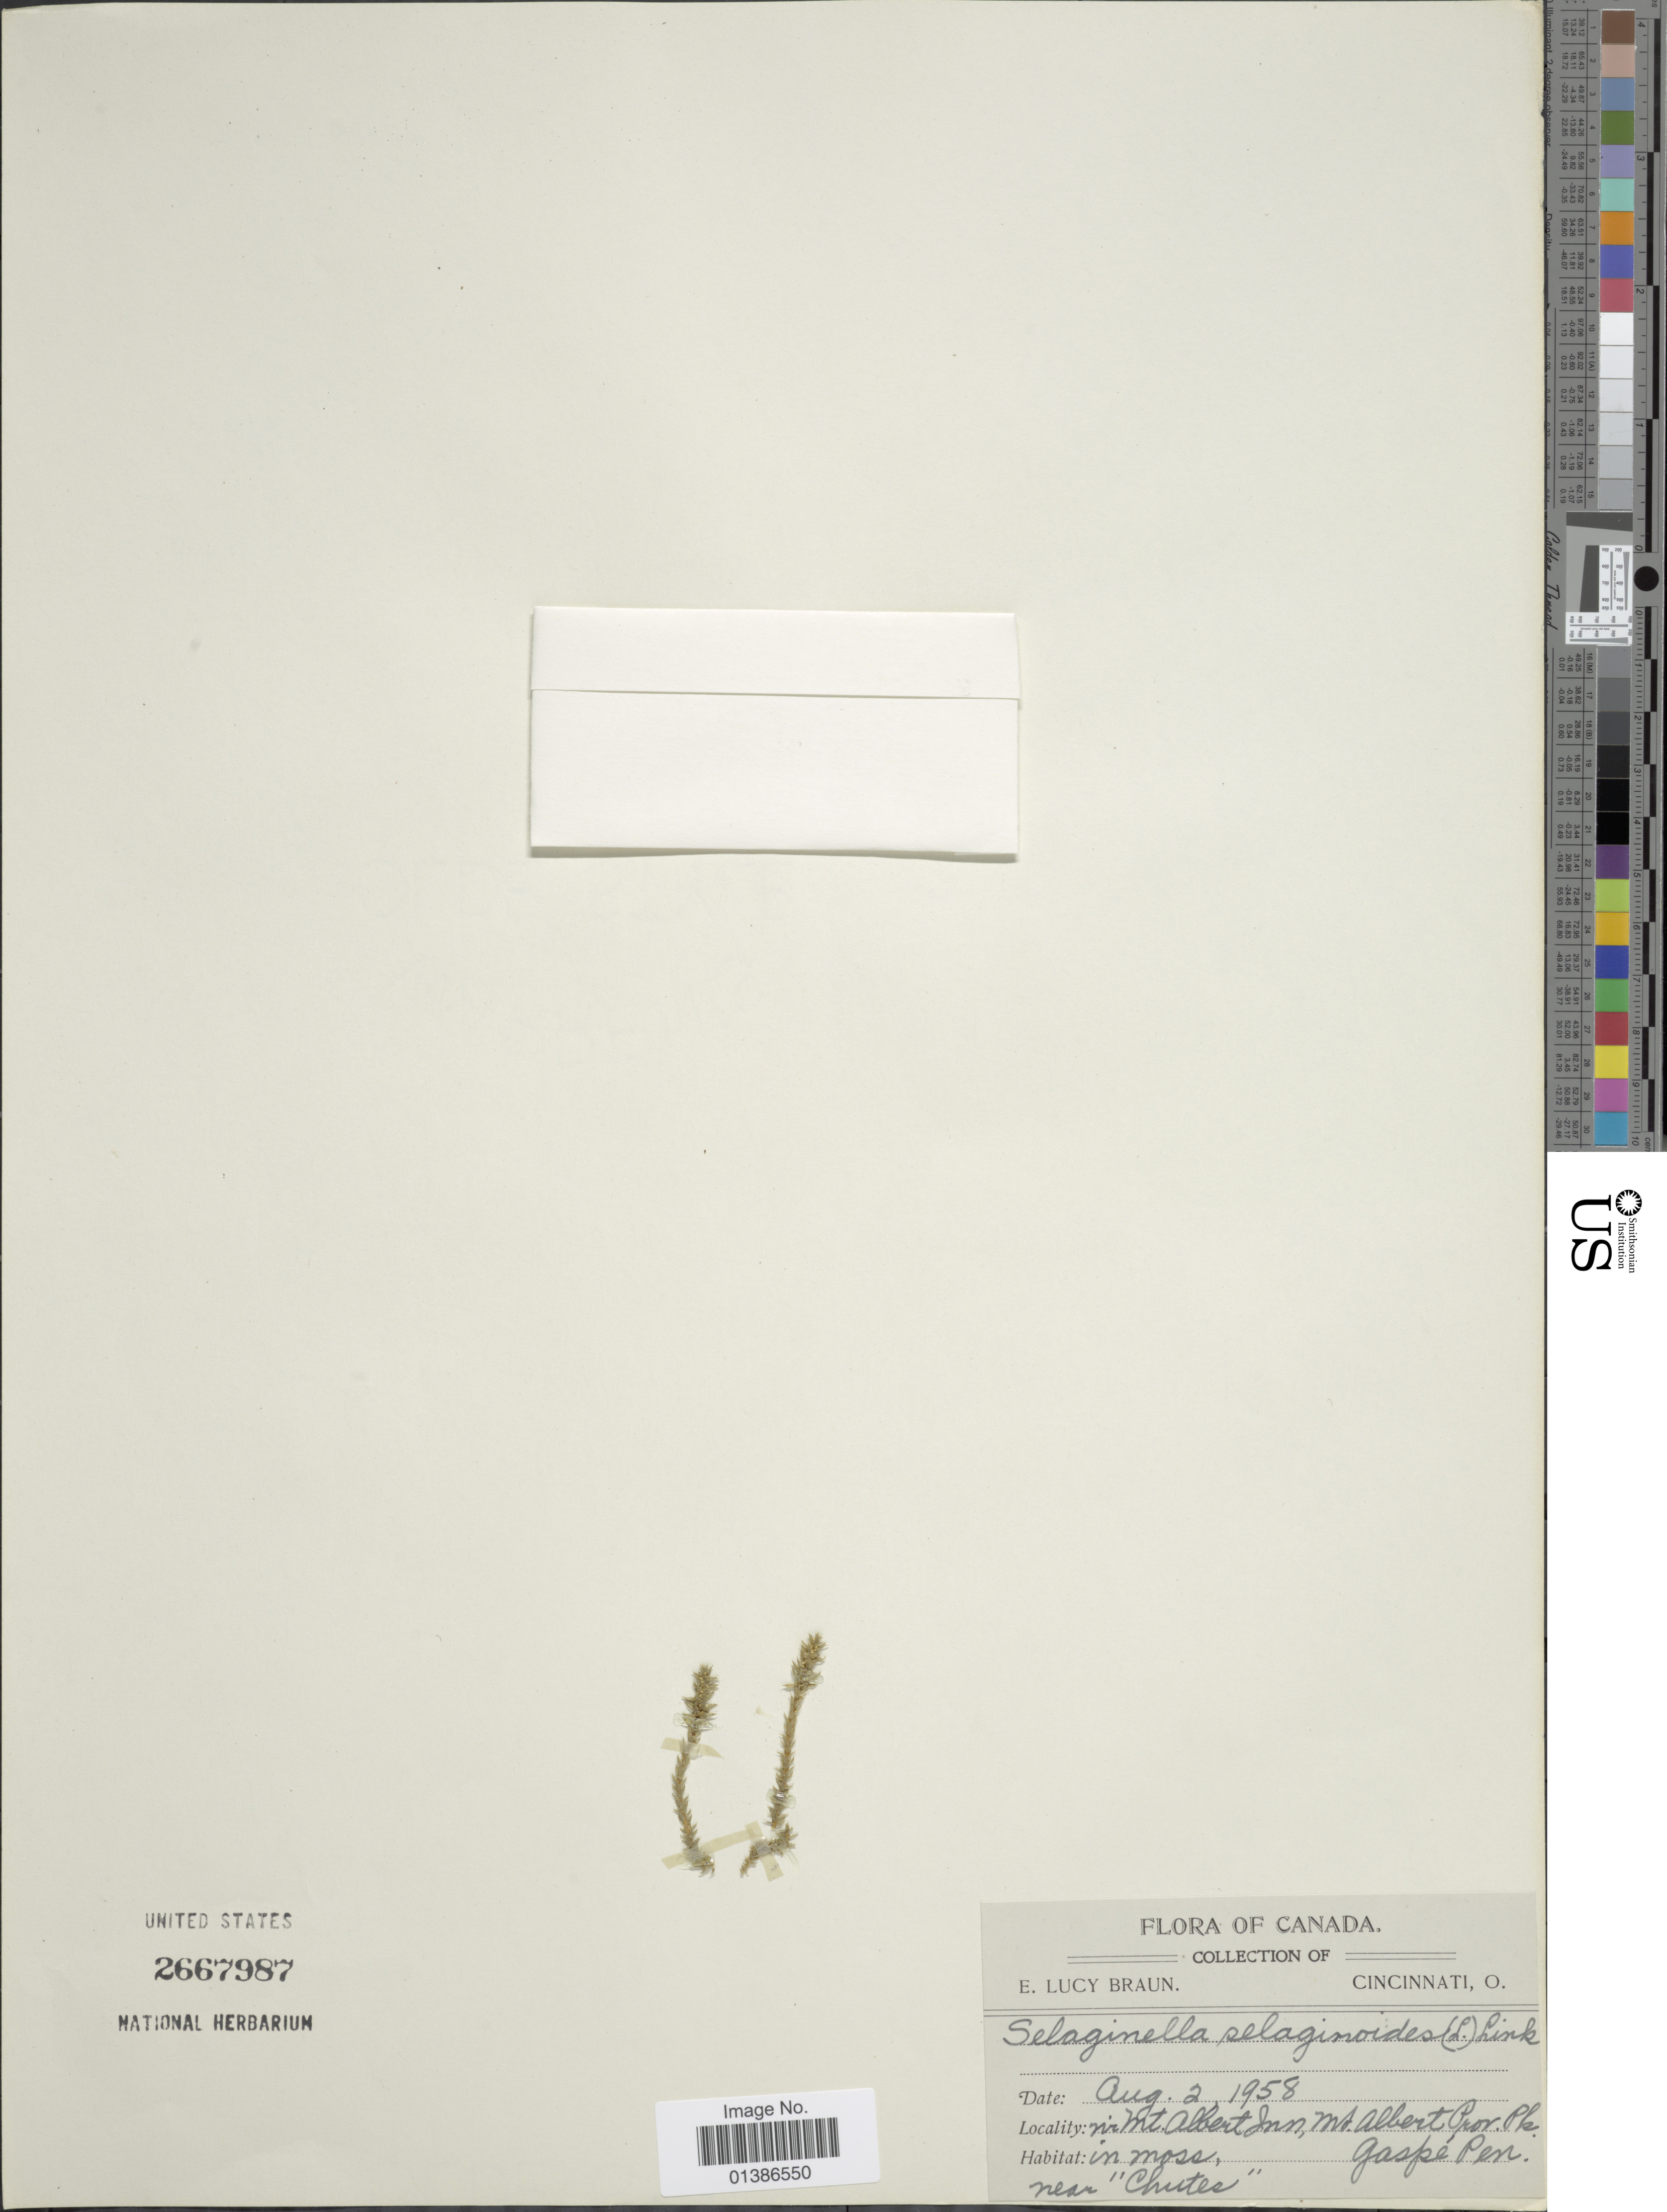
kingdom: Plantae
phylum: Tracheophyta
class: Lycopodiopsida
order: Selaginellales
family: Selaginellaceae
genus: Selaginella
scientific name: Selaginella selaginoides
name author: (L.) Link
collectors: E. L. Braun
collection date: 1958-08-02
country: Canada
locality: In Mt. Albert Inn, Mt. Albert Prov. Pk. Gaspé Pen. Near Chutes.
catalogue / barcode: US 2667987